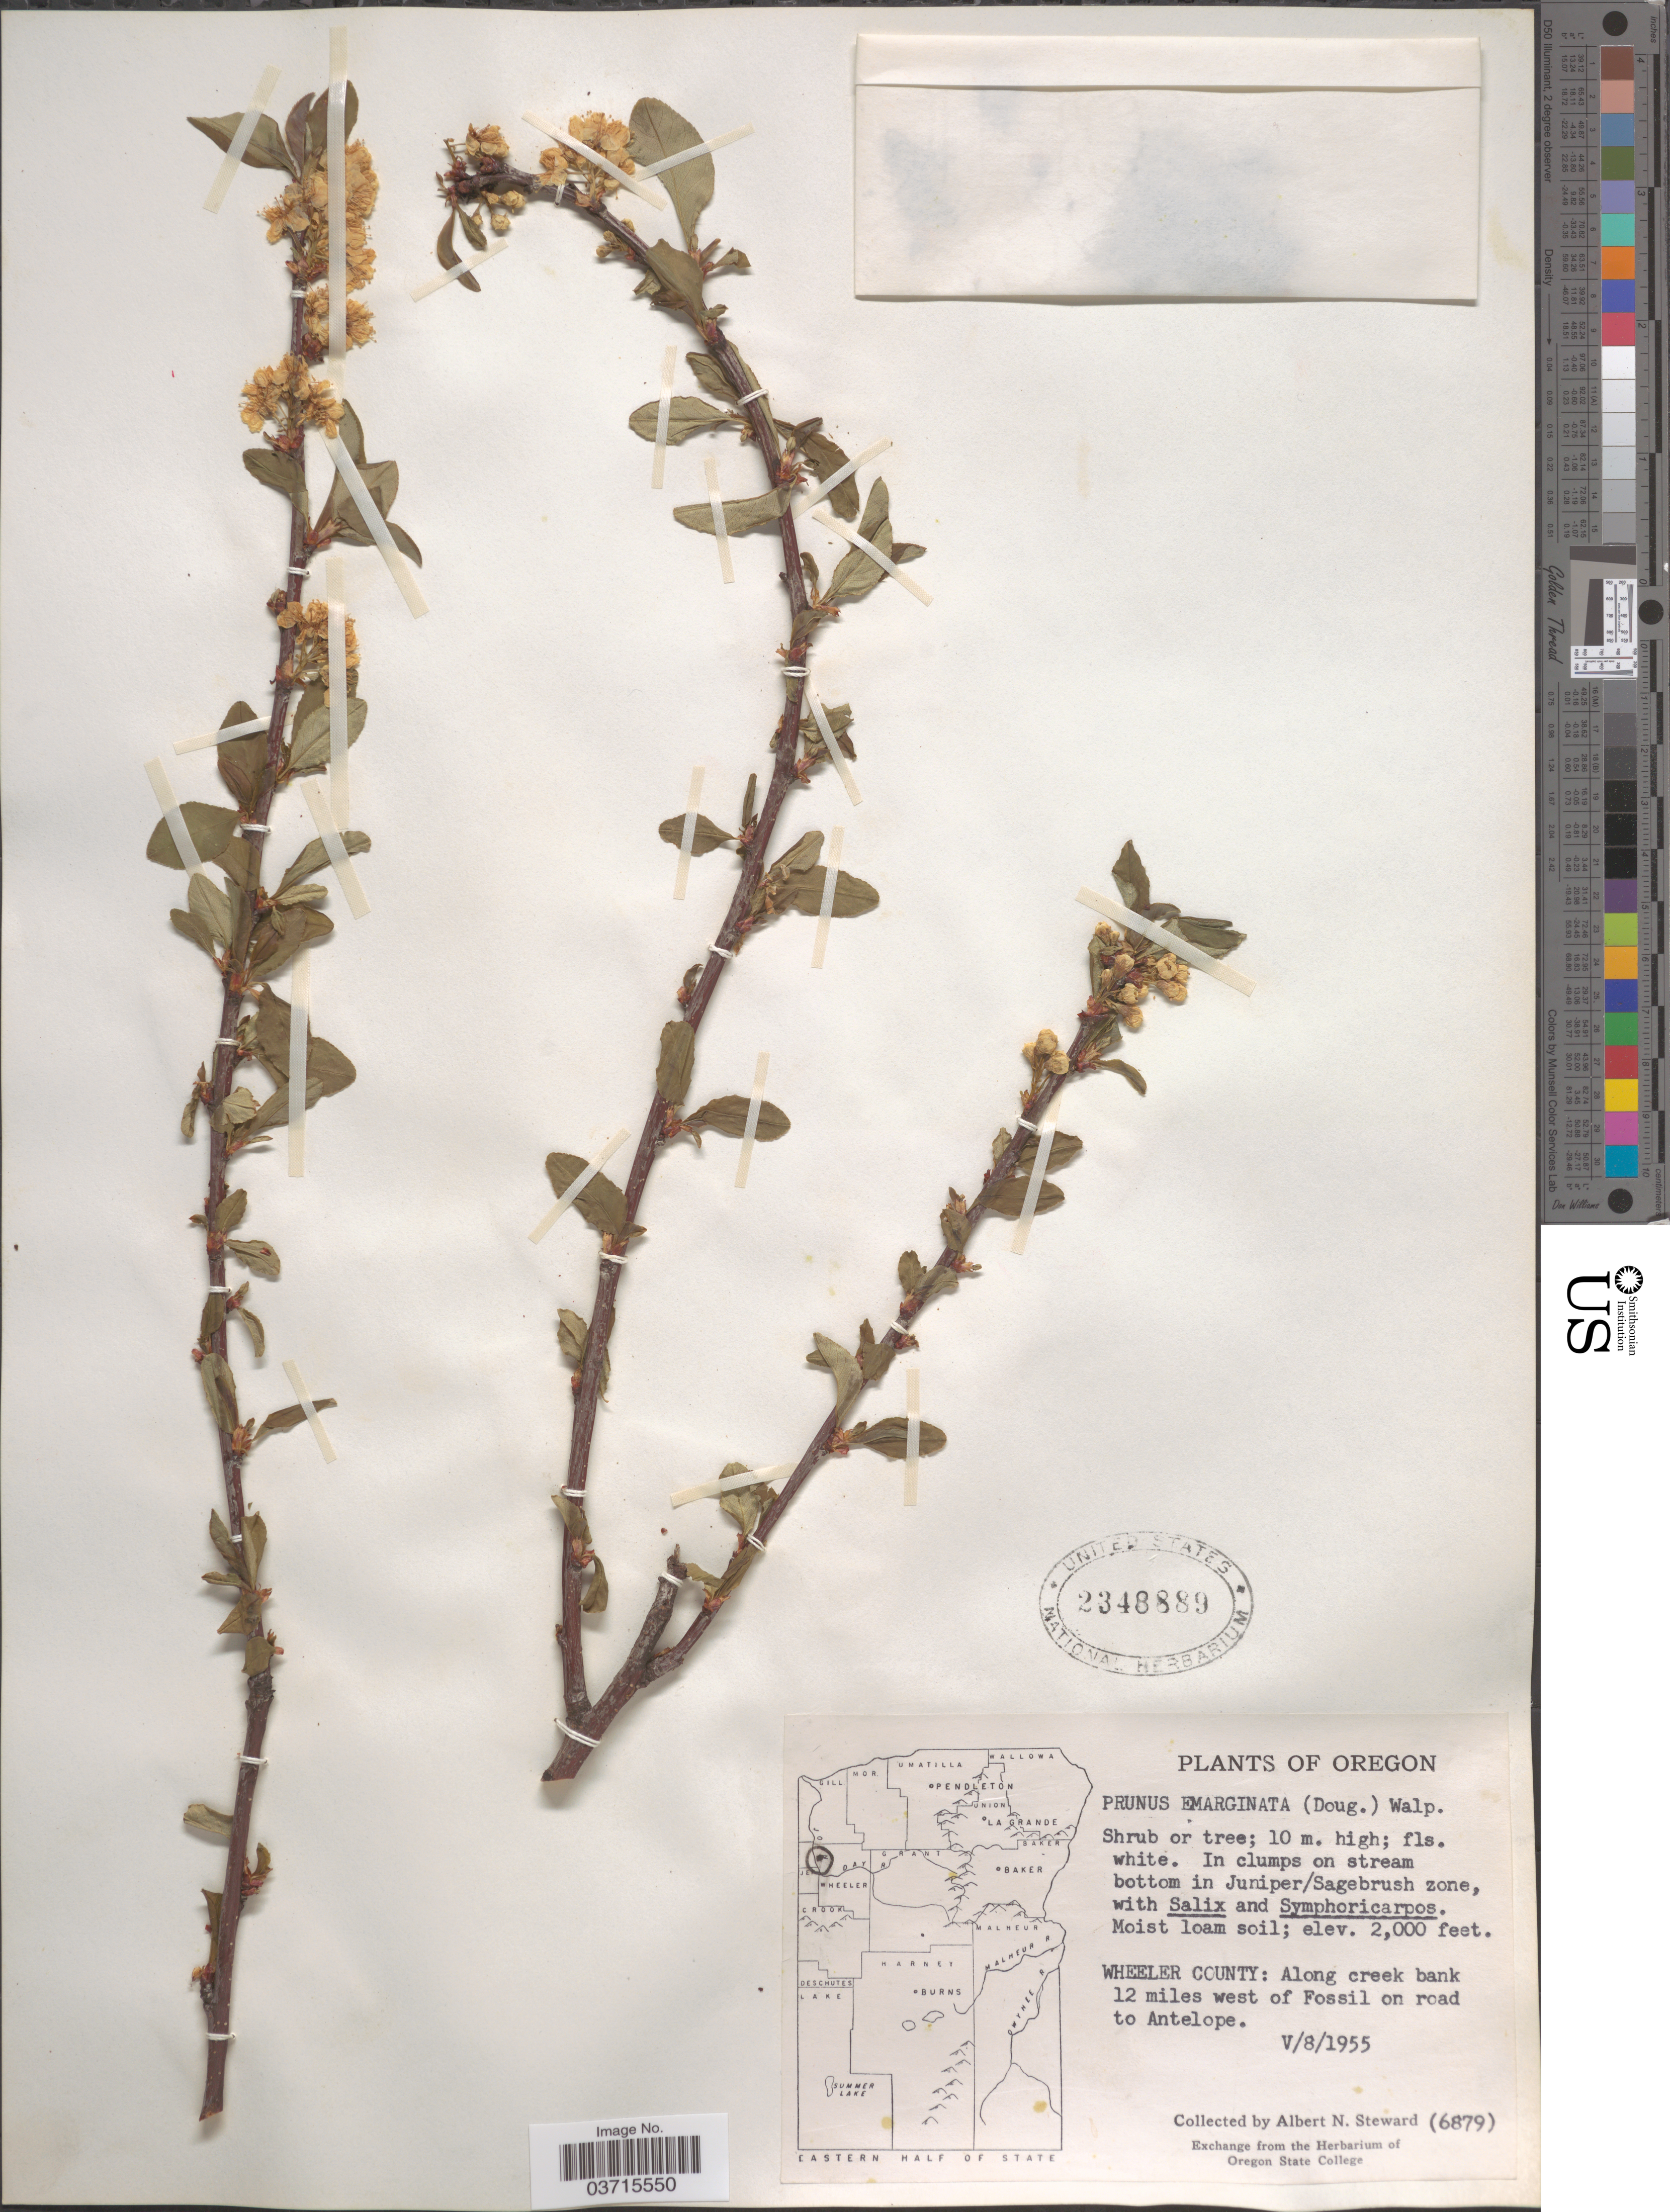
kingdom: Plantae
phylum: Tracheophyta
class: Magnoliopsida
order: Rosales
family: Rosaceae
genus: Prunus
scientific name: Prunus emarginata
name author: (Douglas ex Hook.) Eaton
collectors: A. N. Steward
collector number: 6879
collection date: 1955-05-08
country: United States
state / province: Oregon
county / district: Wheeler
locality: Wheeler County: Along creek bank 12 miles west of Fossil on road to Antelope.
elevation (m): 610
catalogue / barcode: US 2348889